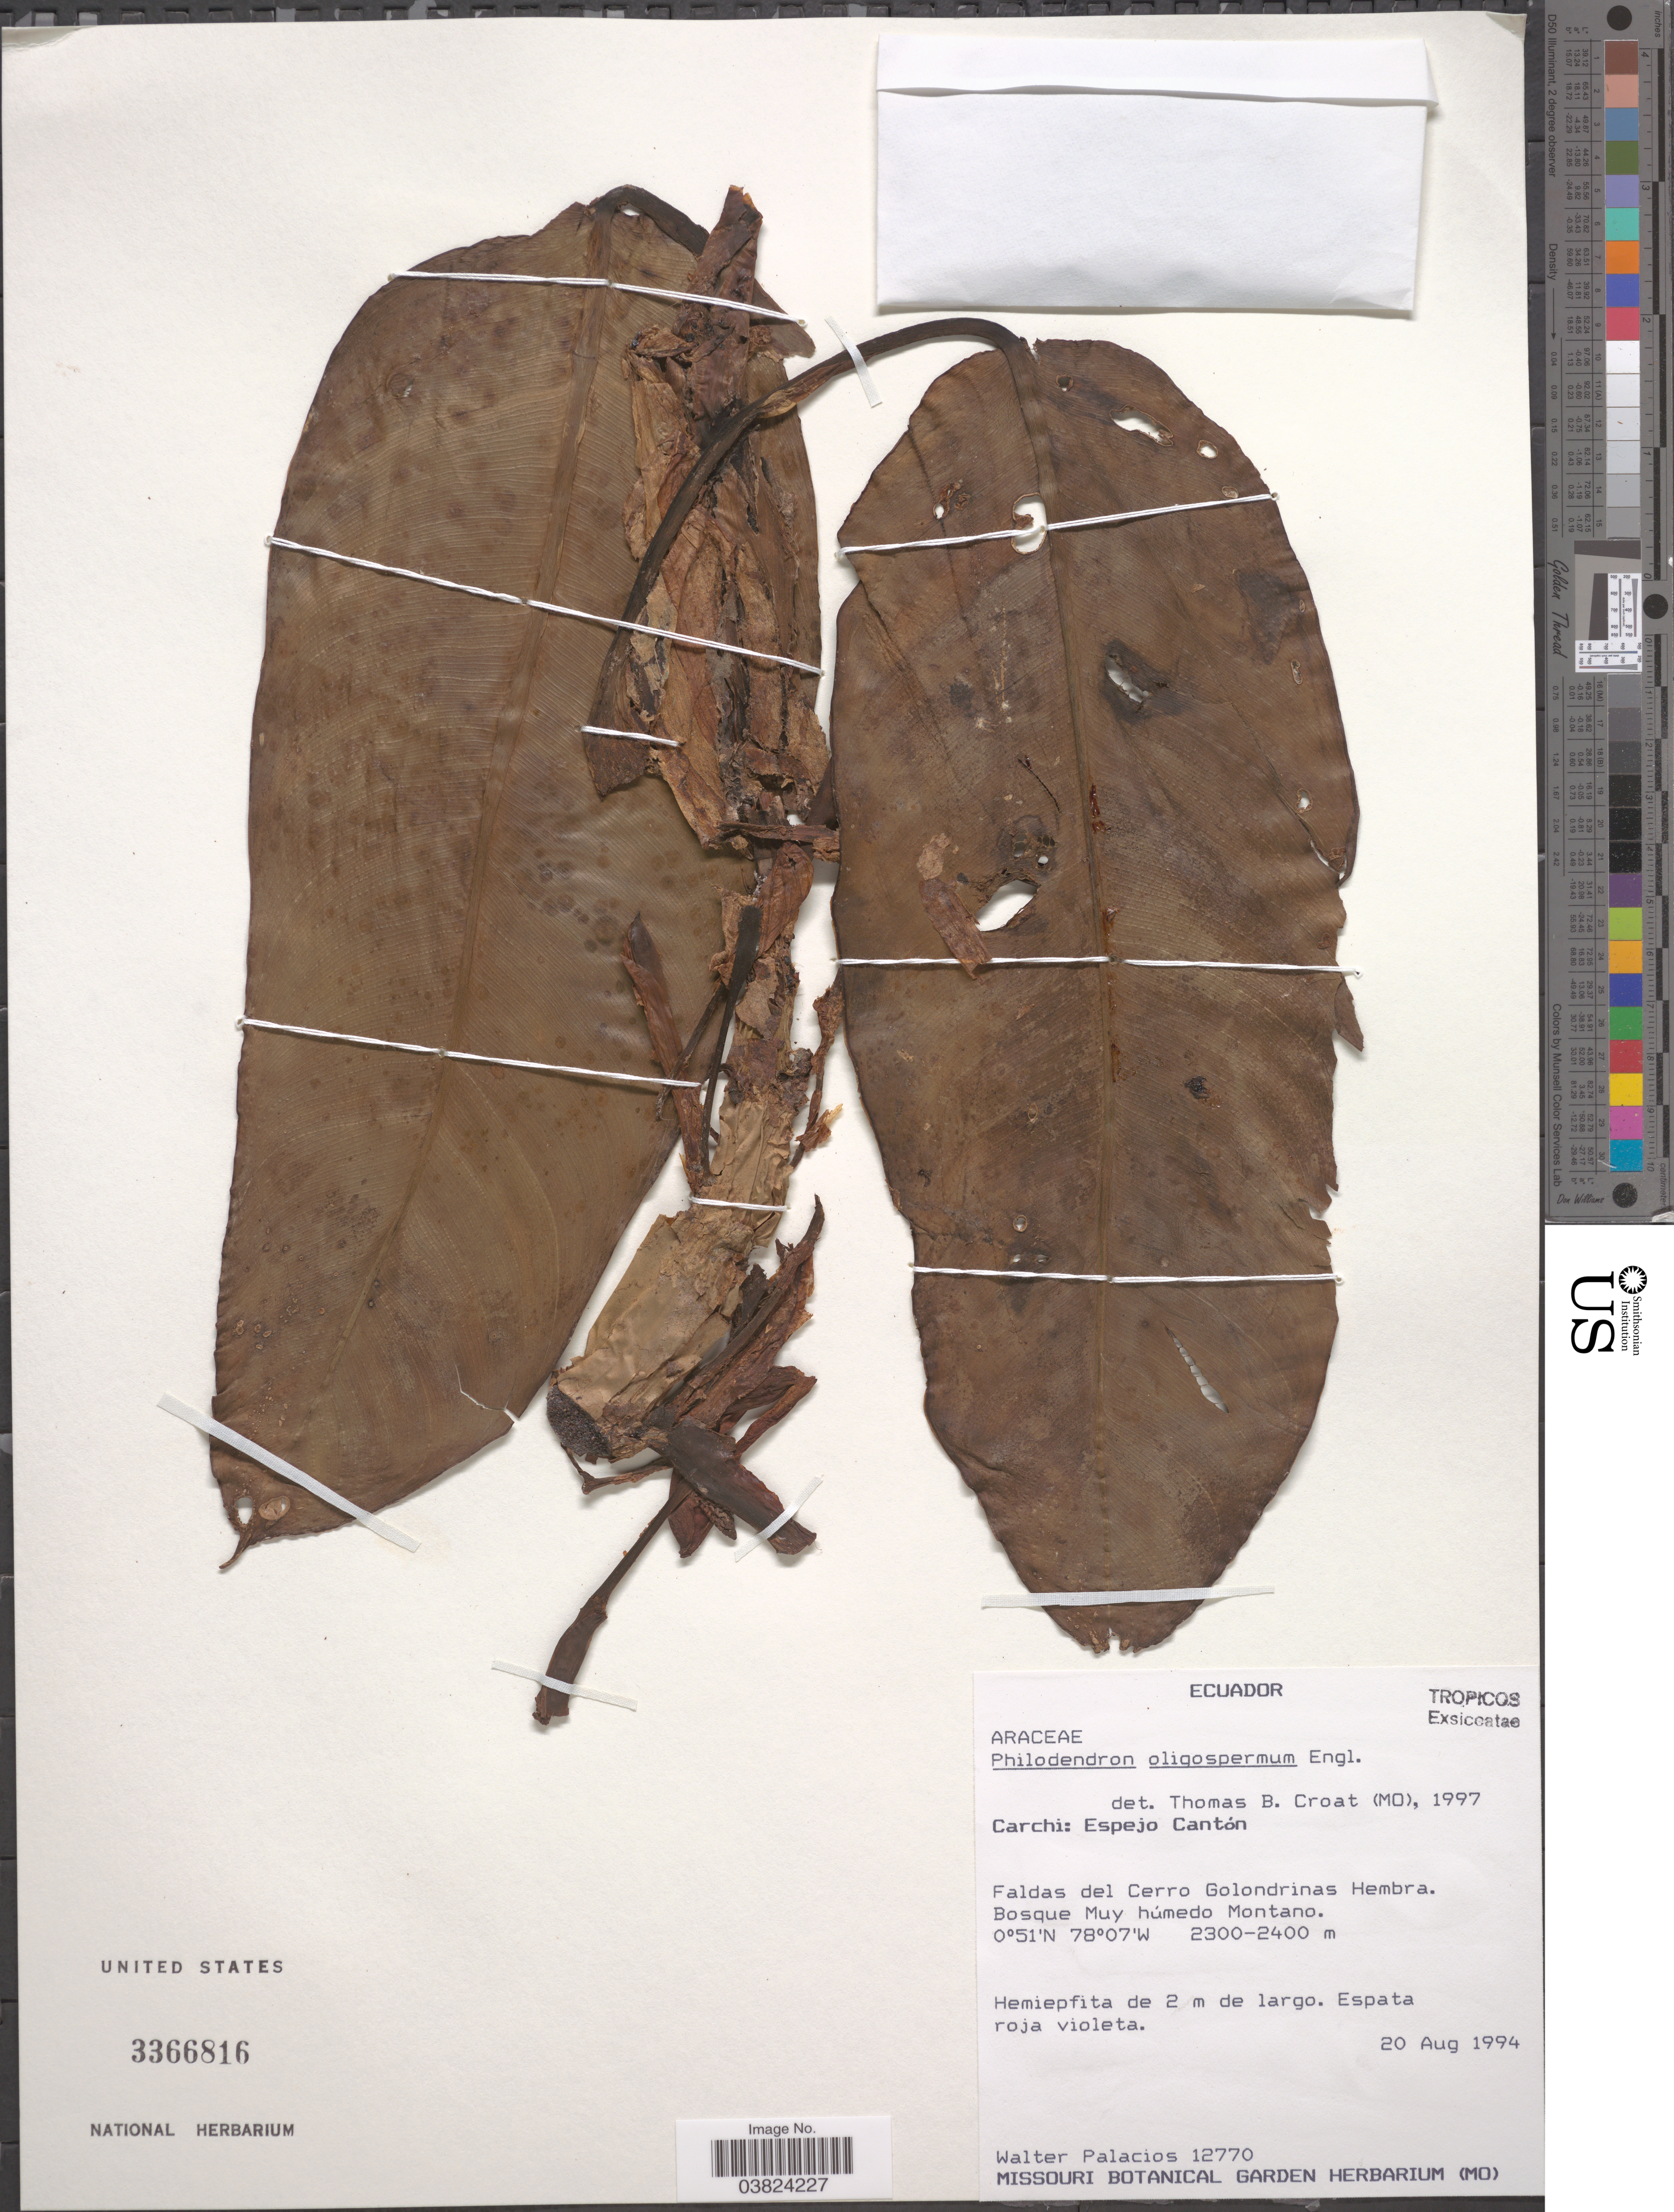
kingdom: Plantae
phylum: Tracheophyta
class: Liliopsida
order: Alismatales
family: Araceae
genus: Philodendron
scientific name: Philodendron oligospermum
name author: Engl.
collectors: W. Palacios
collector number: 12770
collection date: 1994-08-20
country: Ecuador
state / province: Carchi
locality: Espejo Cantón. Faldas del Cerro Golondrinas Hembra. Bosque Muy húmedo Montano.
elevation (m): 2300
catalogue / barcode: US 3366816